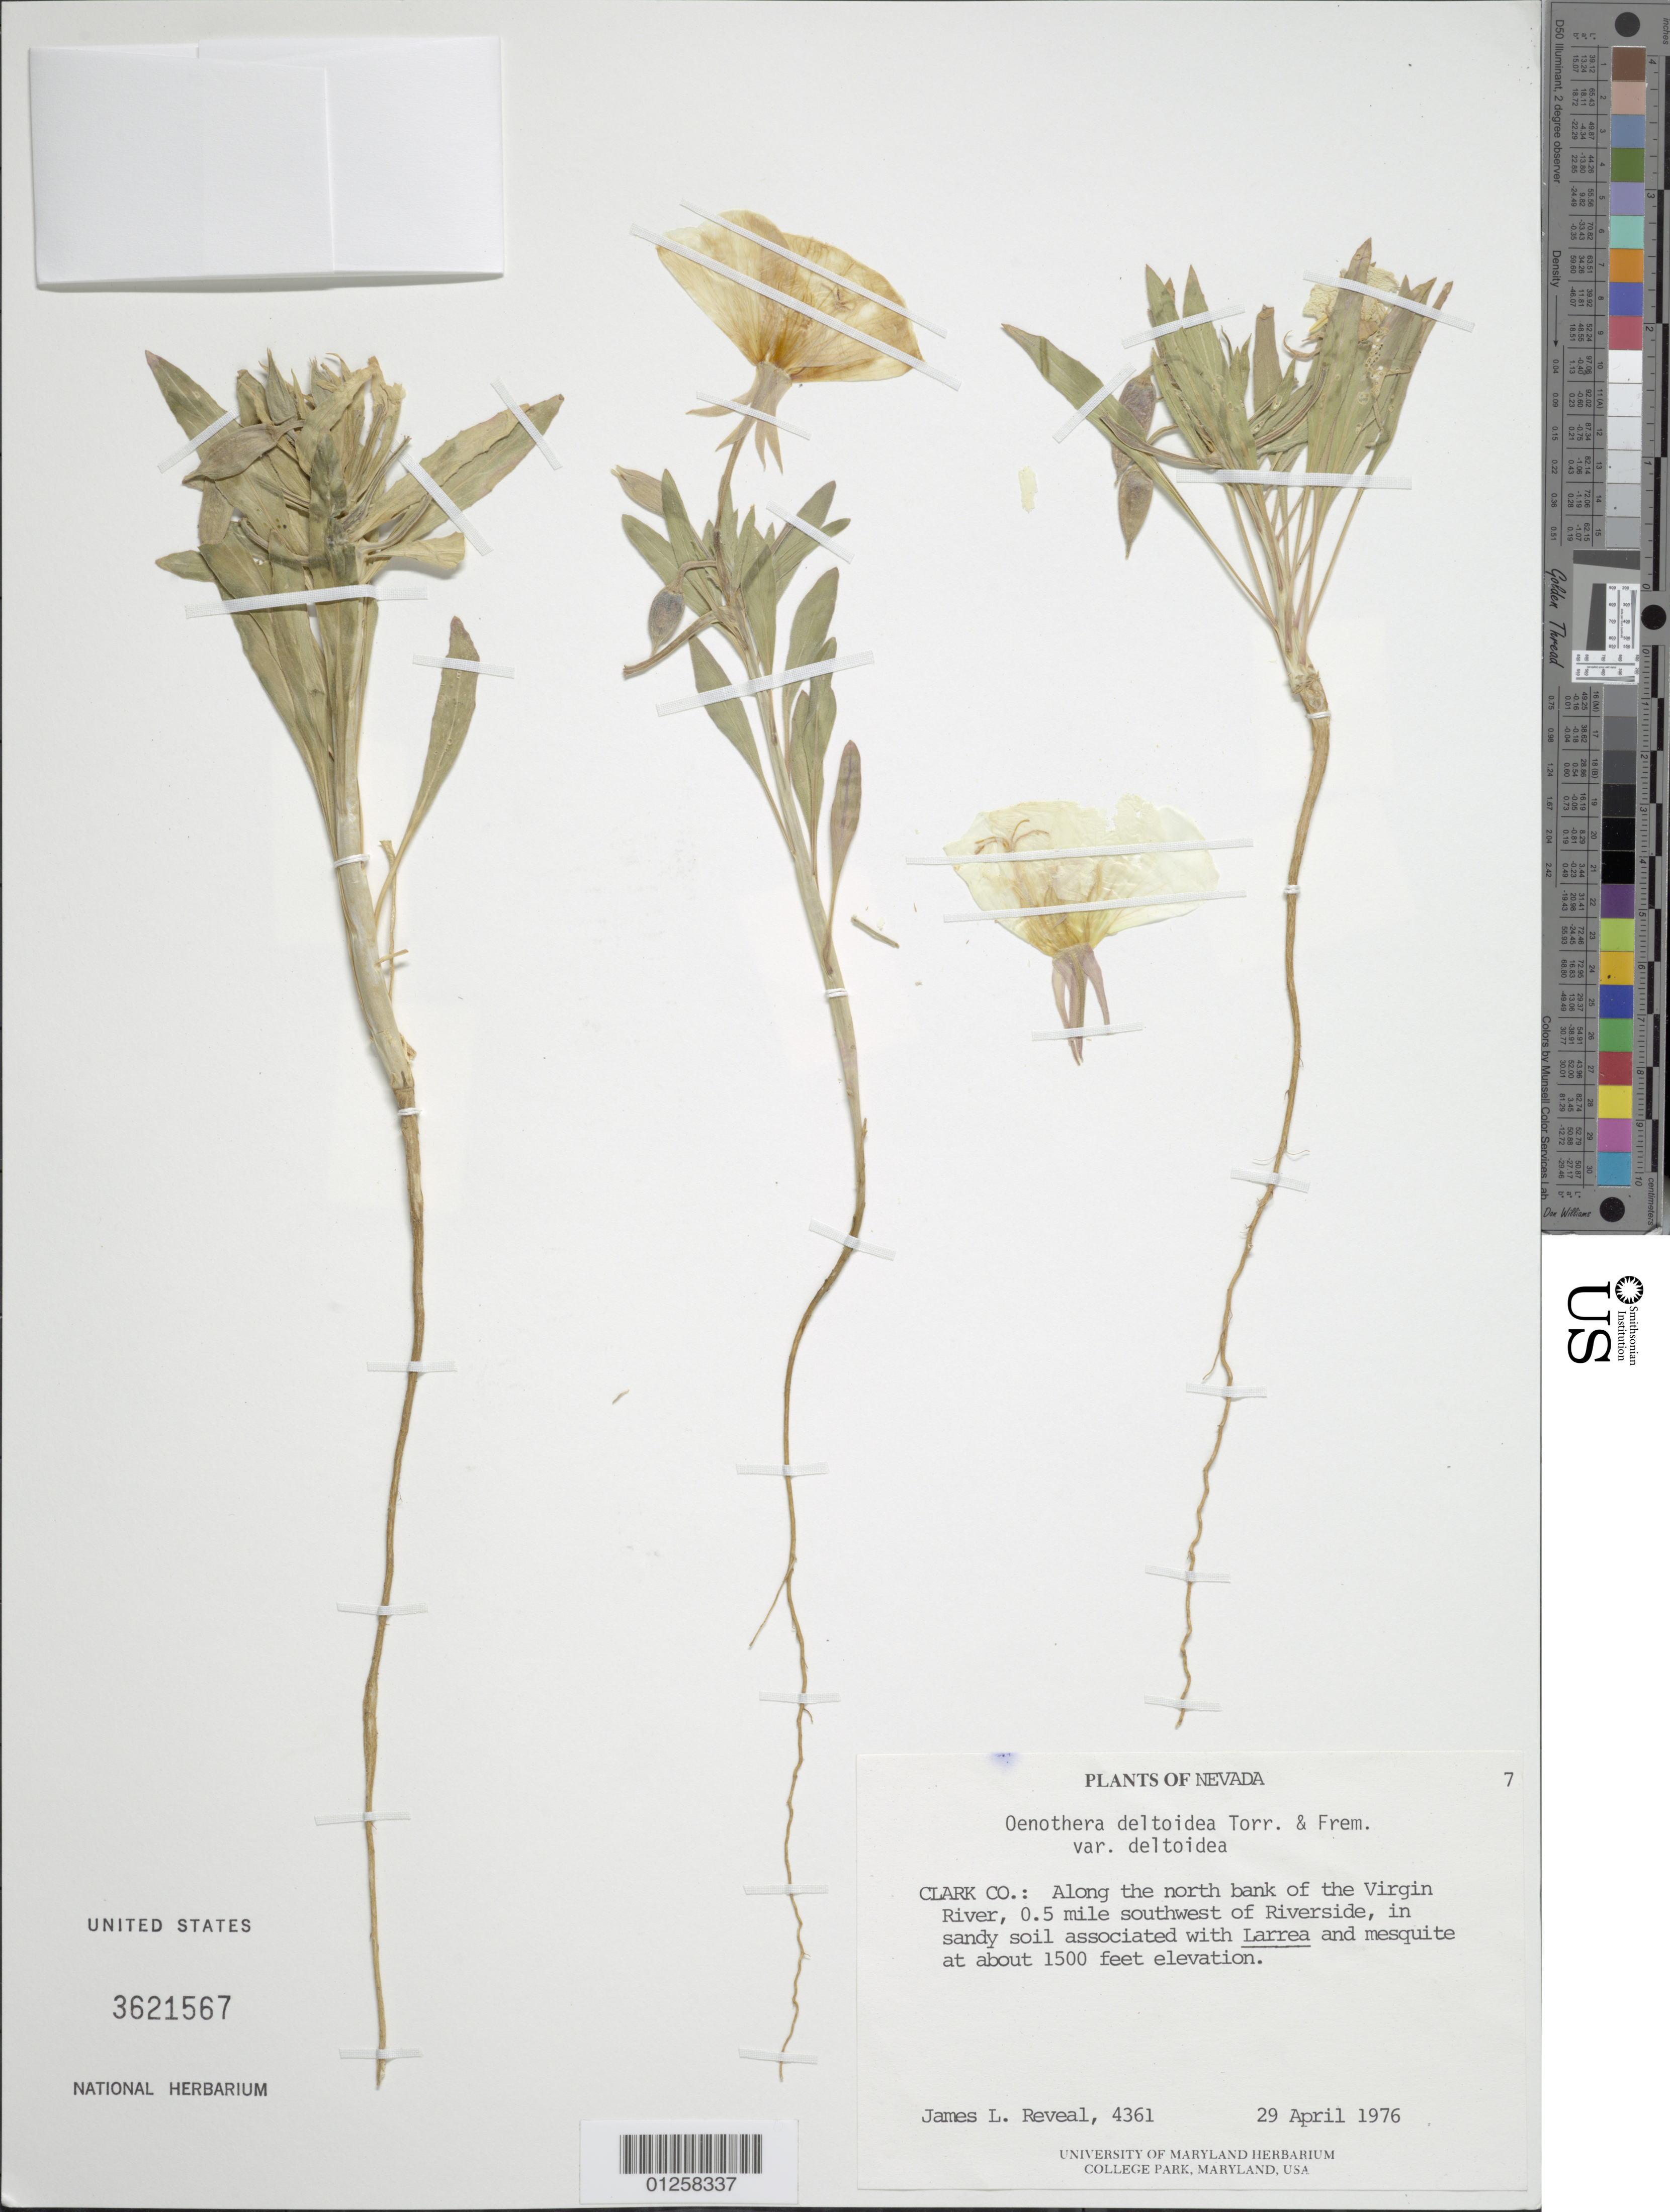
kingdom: Plantae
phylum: Tracheophyta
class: Magnoliopsida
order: Myrtales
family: Onagraceae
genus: Oenothera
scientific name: Oenothera deltoides subsp. deltoides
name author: Torr. & Frém.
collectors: J. L. Reveal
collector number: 4361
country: United States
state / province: Nevada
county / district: Clark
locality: Along the north bank of the Virgin River, SW of Riverside.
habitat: In sandy soil.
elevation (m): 457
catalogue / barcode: US 3621567